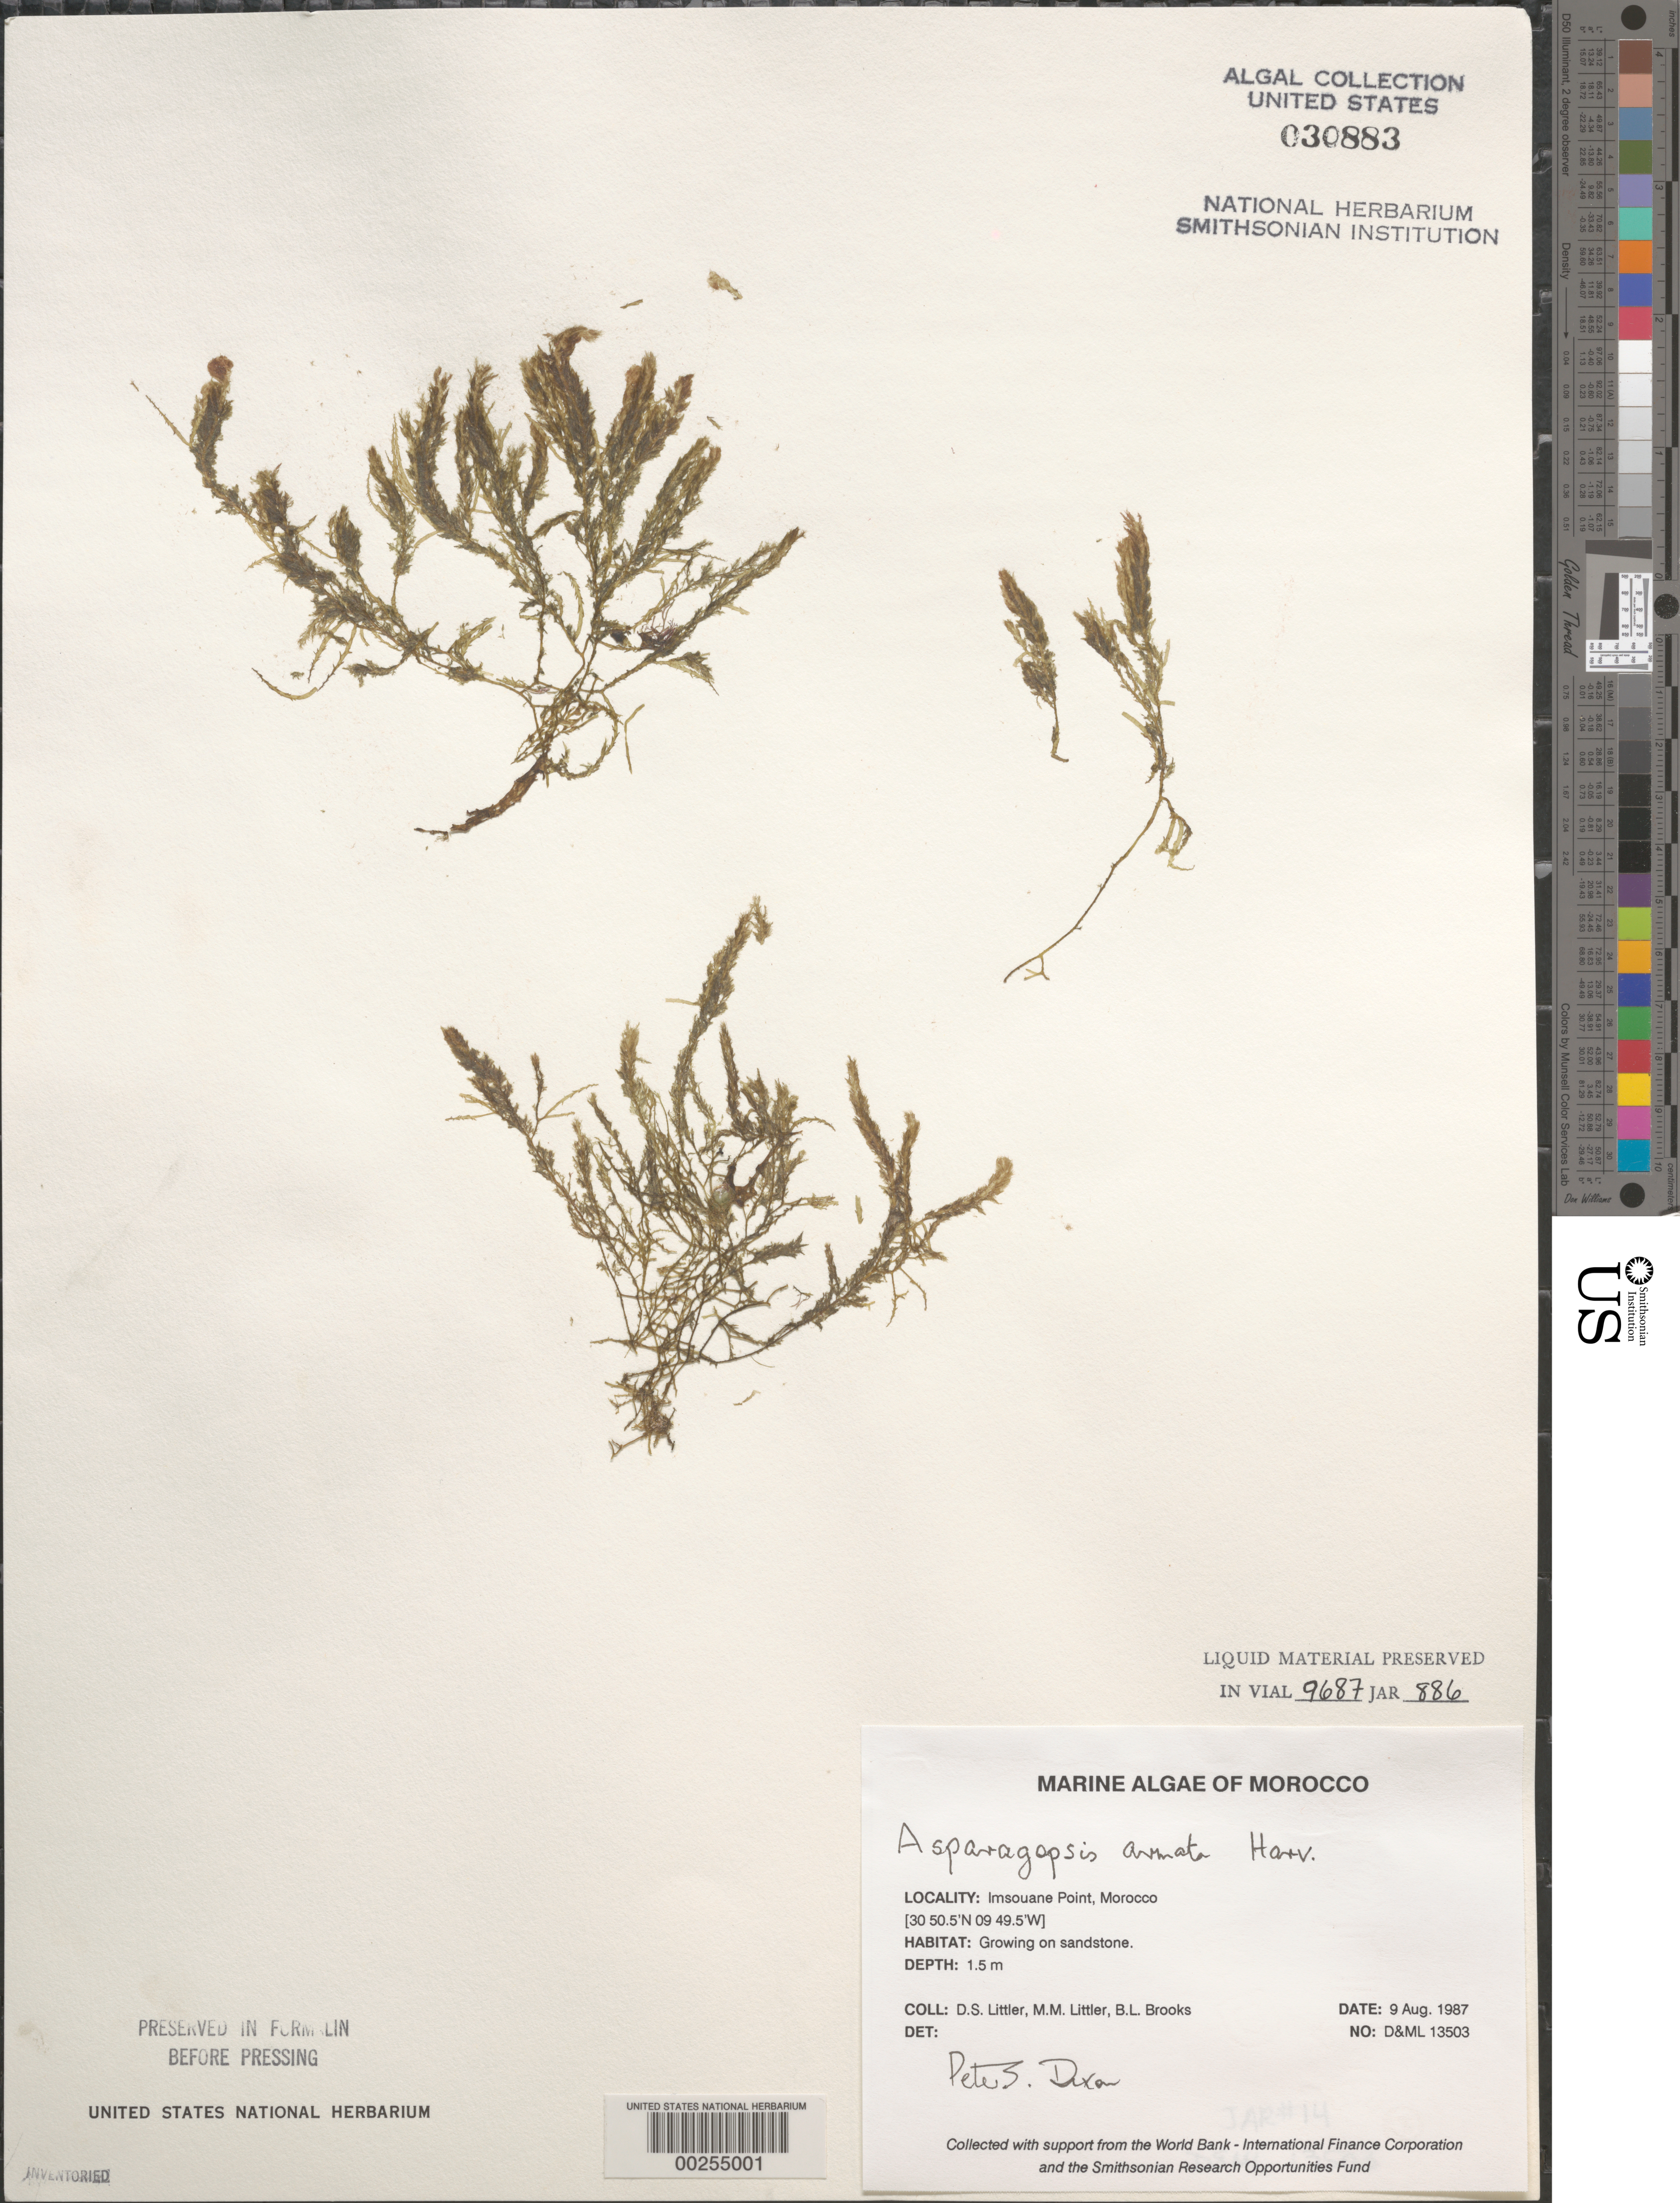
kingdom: Plantae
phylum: Rhodophyta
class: Florideophyceae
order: Bonnemaisoniales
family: Bonnemaisoniaceae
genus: Asparagopsis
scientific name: Asparagopsis armata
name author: Harv.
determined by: Dixon, P. S.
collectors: D. S. Littler, M. M. Littler & B. Brooks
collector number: D&ML 13503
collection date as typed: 09 Aug 1987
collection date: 1987-08-09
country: Morocco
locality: Imsouane Point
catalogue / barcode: US 30883